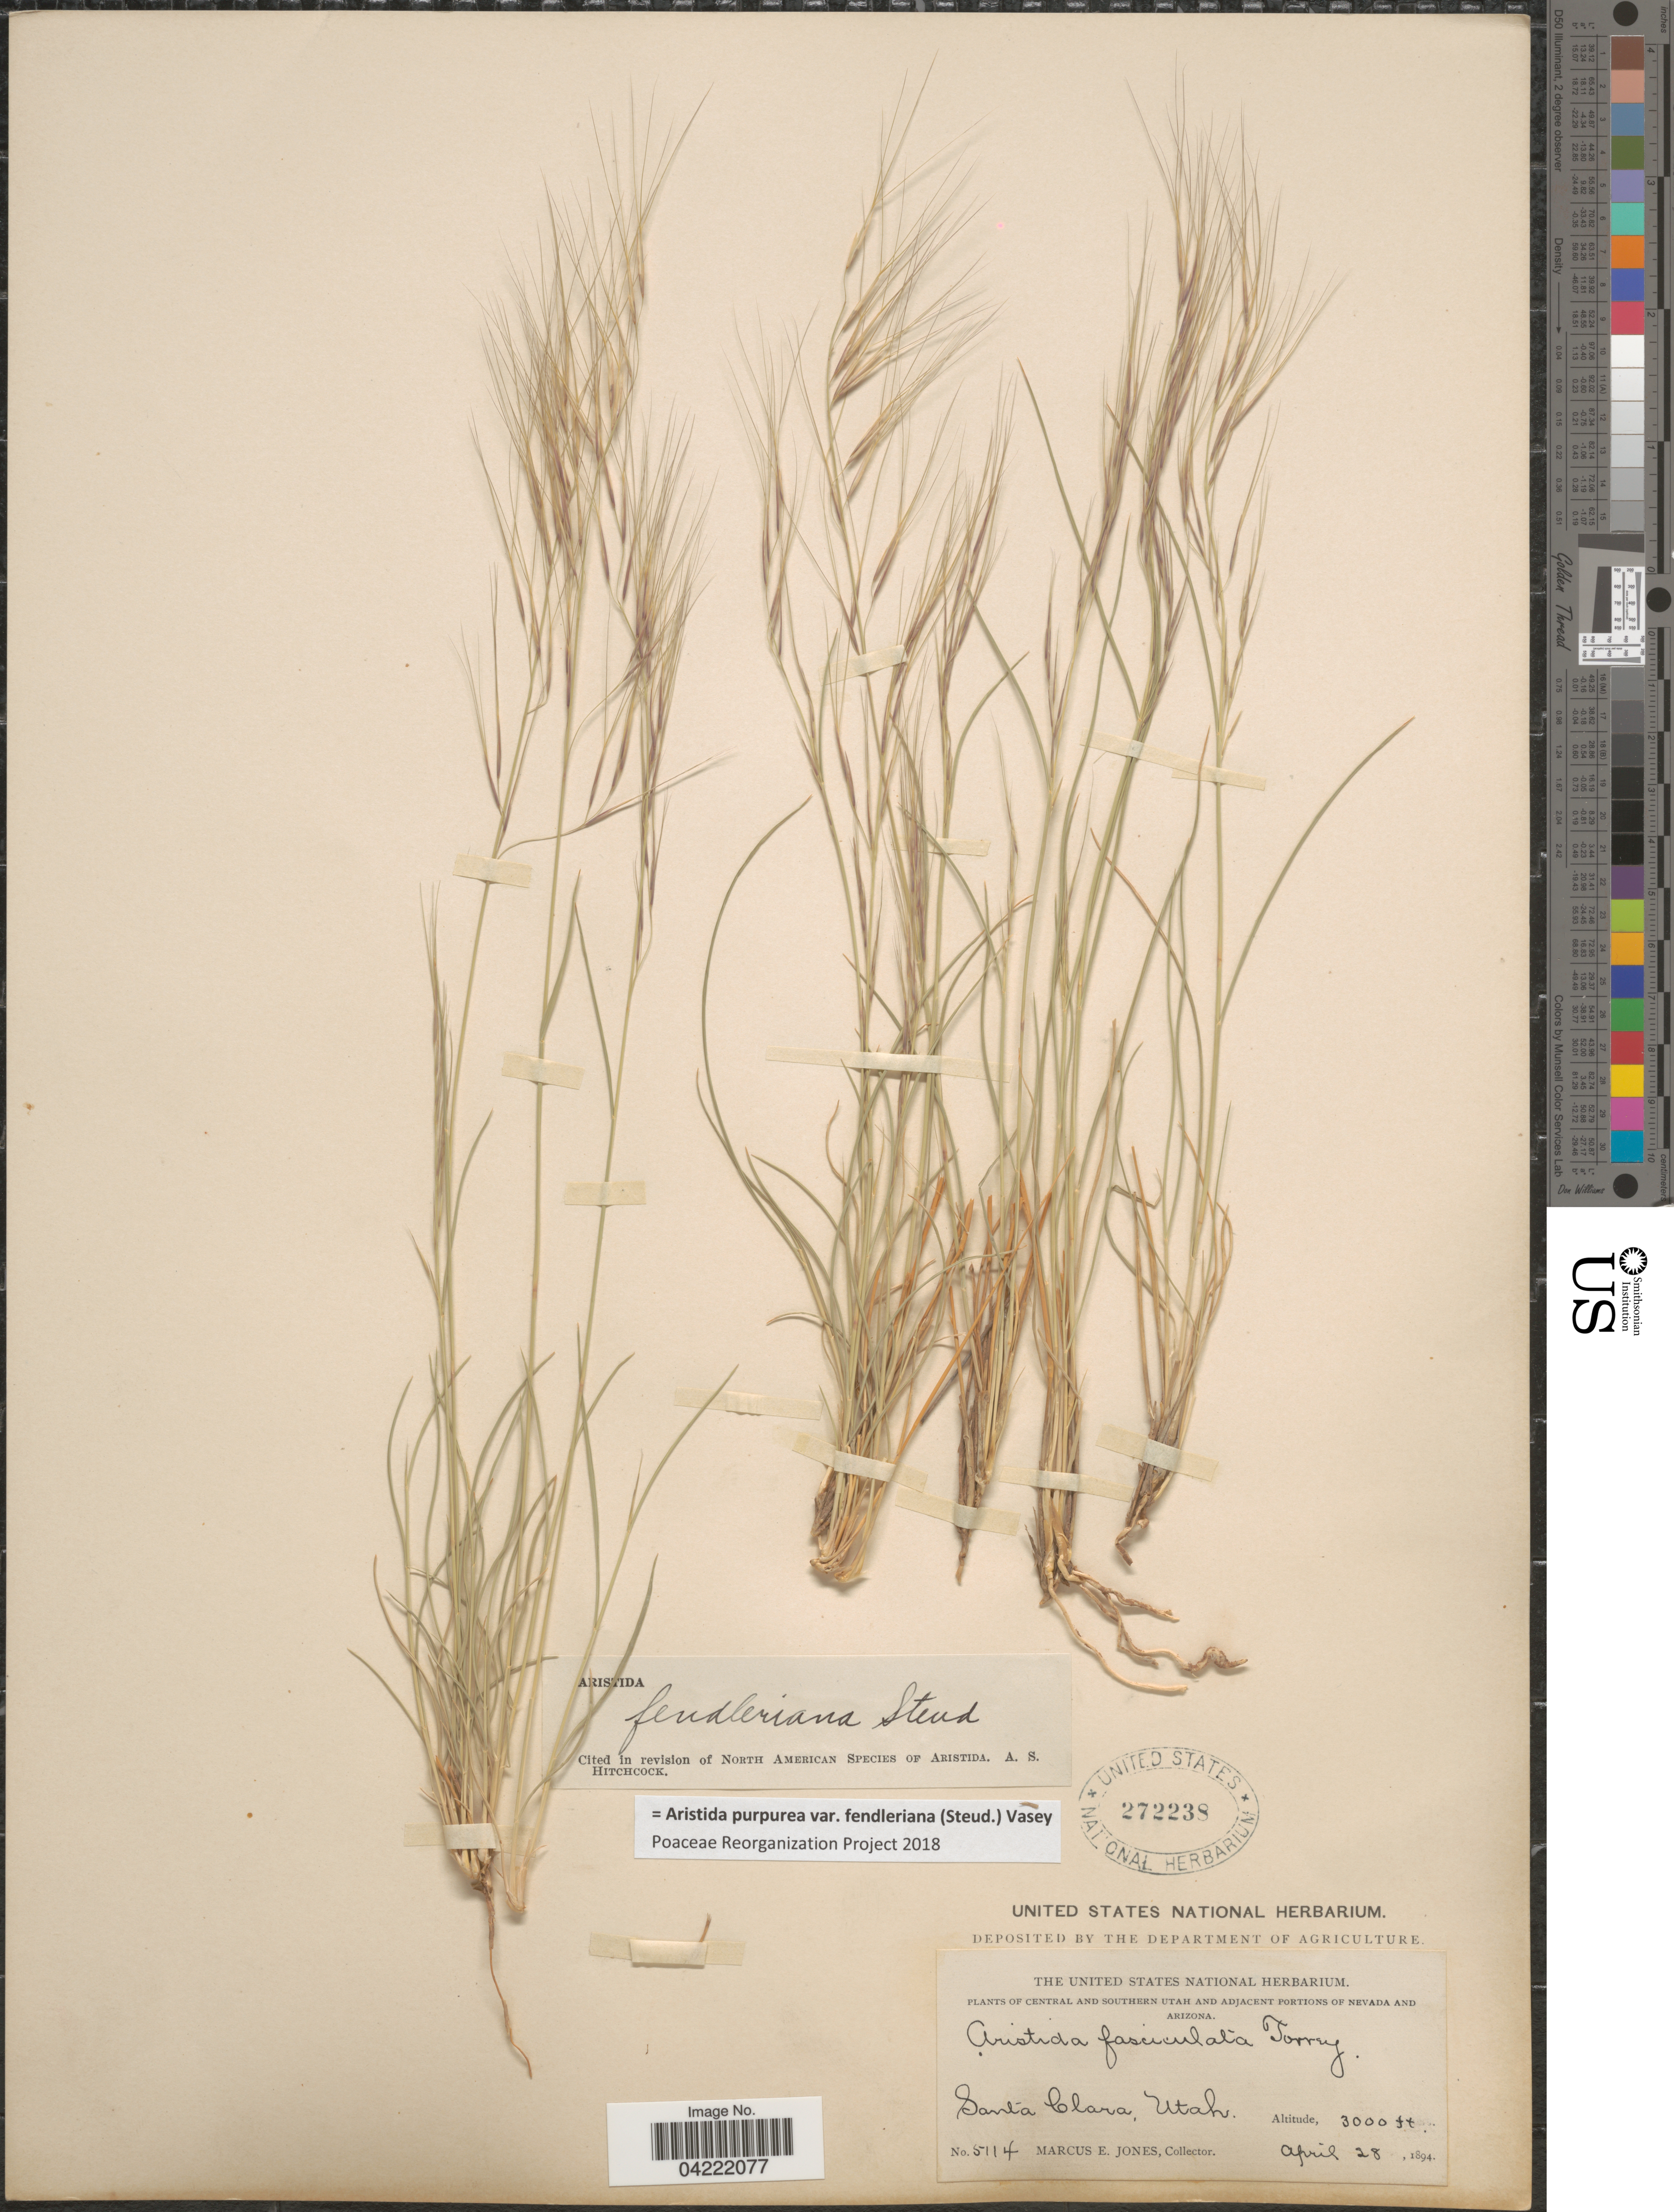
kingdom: Plantae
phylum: Tracheophyta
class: Liliopsida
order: Poales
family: Poaceae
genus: Aristida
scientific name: Aristida purpurea var. fendleriana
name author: (Steud.) Vasey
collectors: M. E. Jones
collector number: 5114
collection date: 1894-04-28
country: United States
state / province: Utah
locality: Central and Southern Utah. Santa Clara.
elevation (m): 914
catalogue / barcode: US 272238